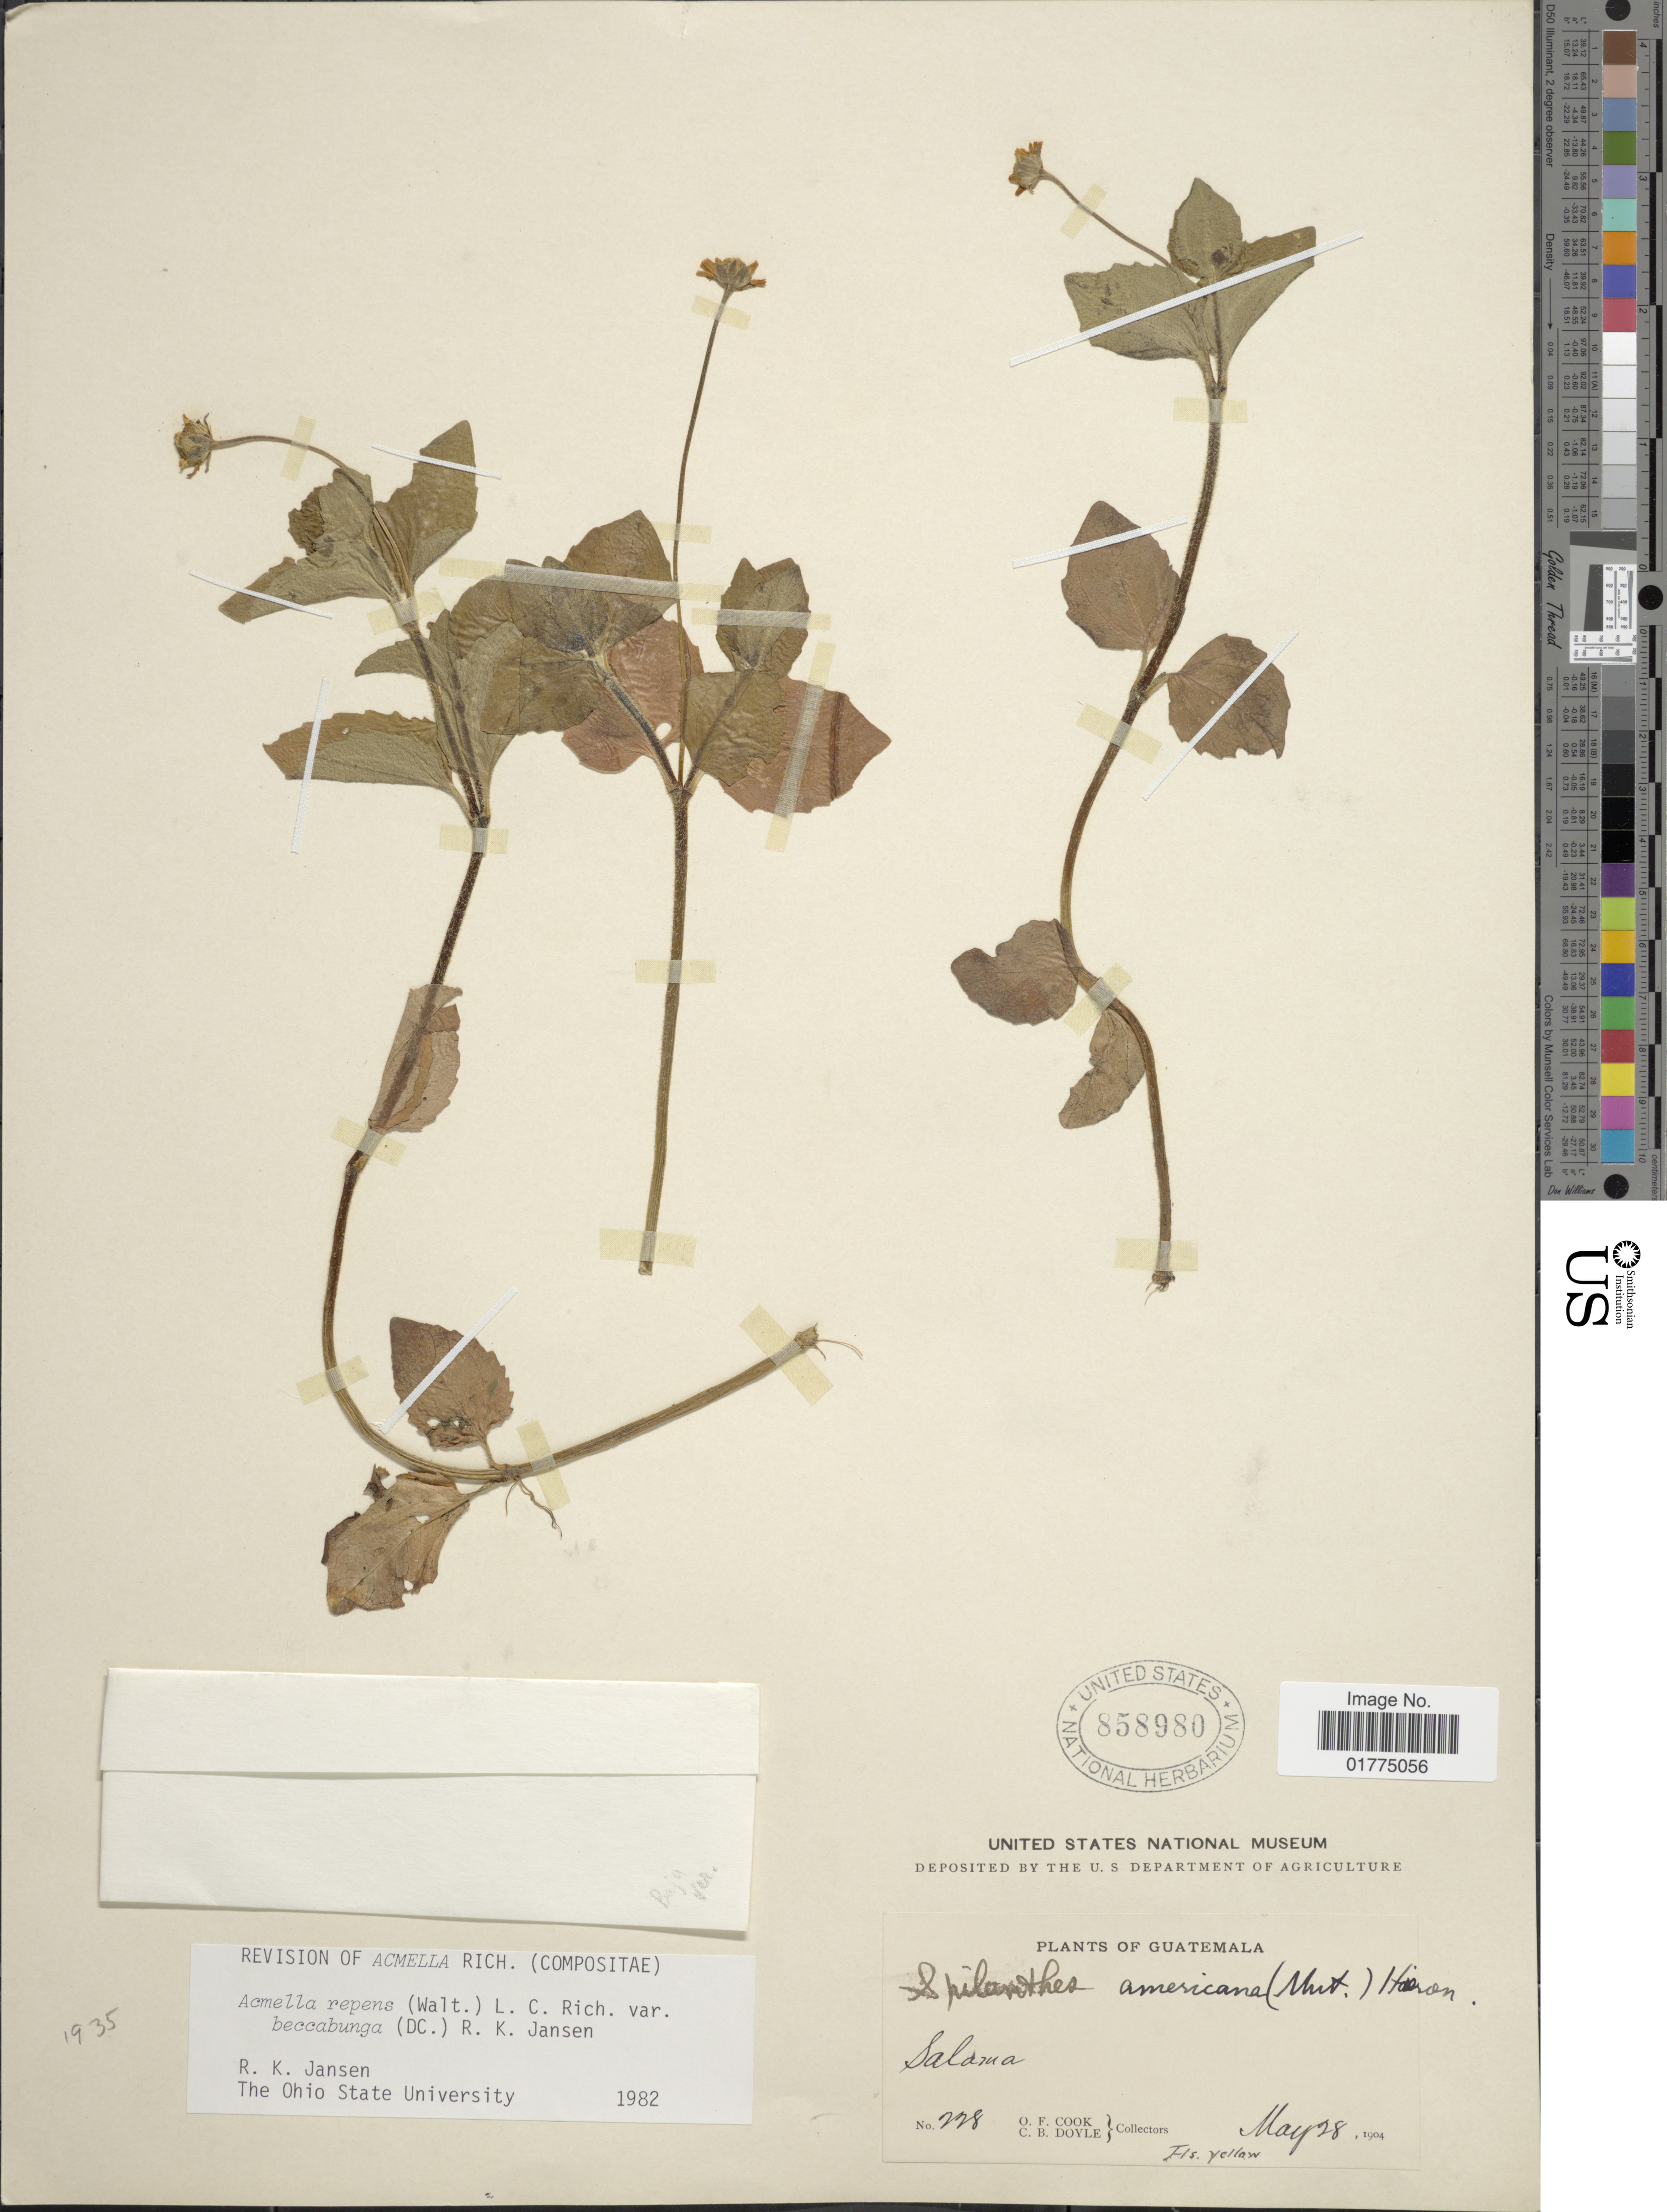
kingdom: Plantae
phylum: Tracheophyta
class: Magnoliopsida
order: Asterales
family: Asteraceae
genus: Acmella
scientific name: Acmella repens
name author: (Walter) Rich.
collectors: O. F. Cook & C. Doyle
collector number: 228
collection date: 1904-05-28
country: Guatemala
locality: Guatemala. Salama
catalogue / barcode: US 858980